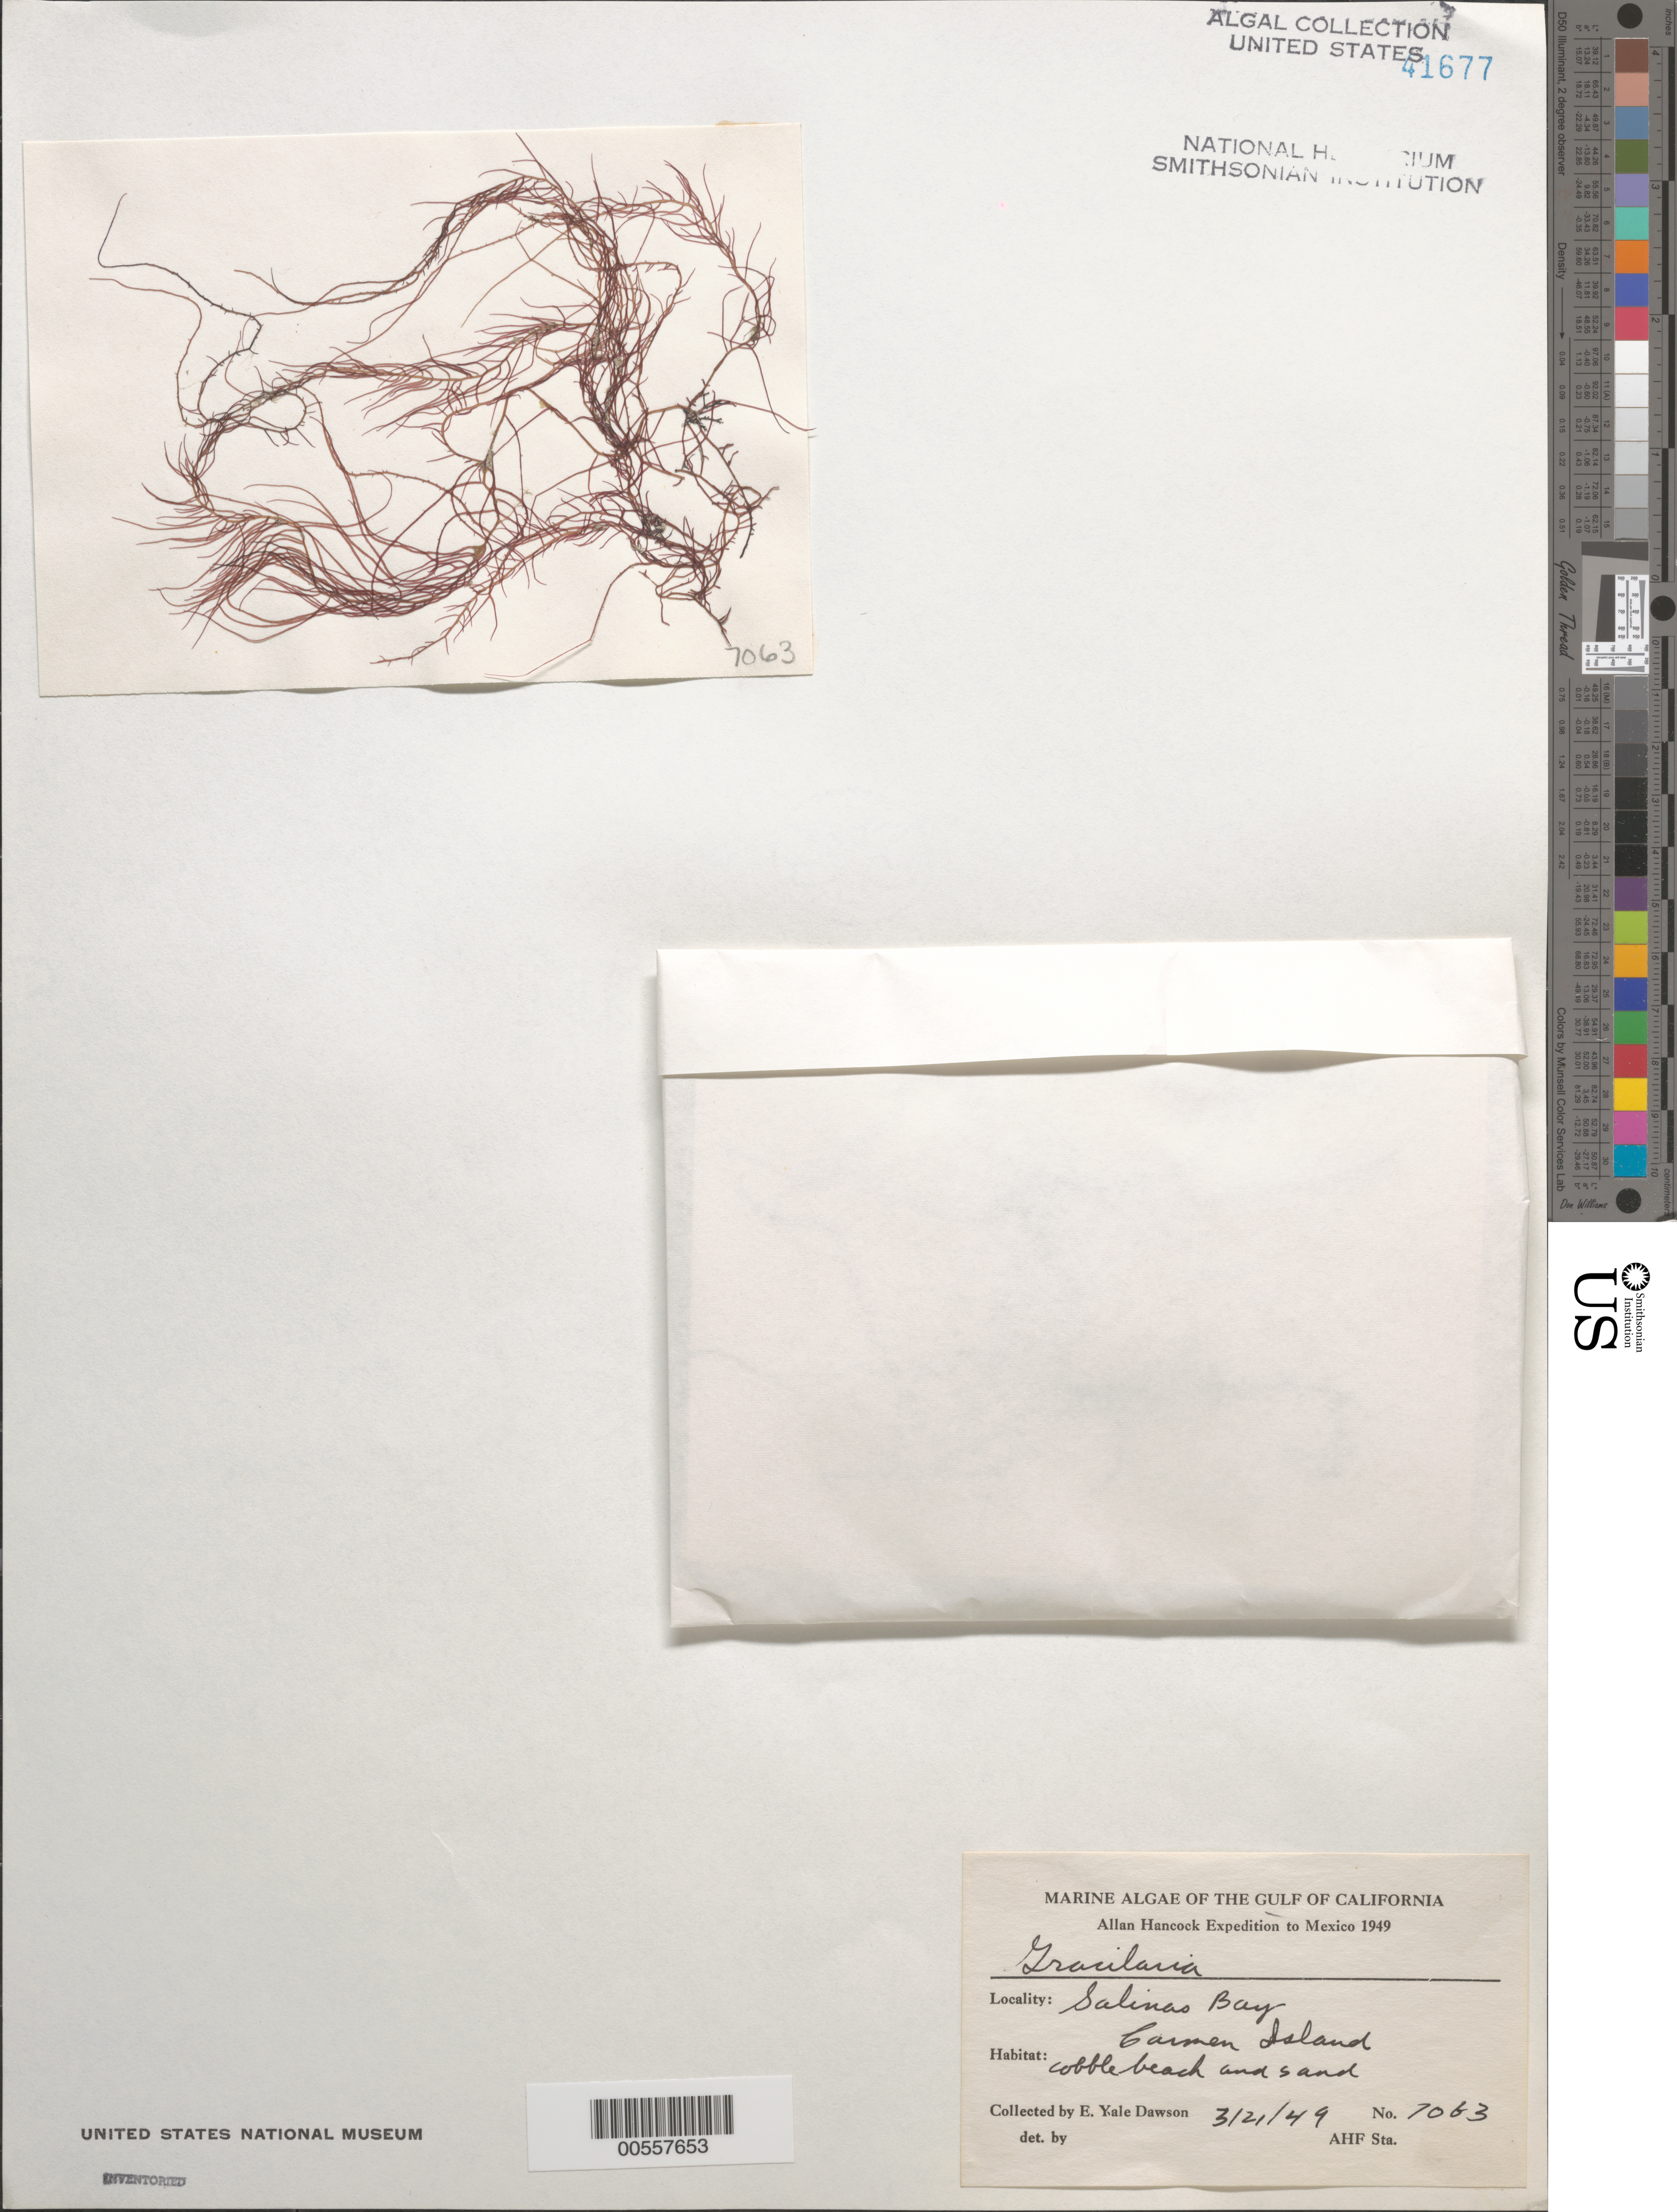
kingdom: Plantae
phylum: Rhodophyta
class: Florideophyceae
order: Gracilariales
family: Gracilariaceae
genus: Gracilaria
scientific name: Gracilaria sp.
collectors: E. Y. Dawson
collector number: EYD 7063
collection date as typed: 21 Mar 1949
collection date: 1949-03-21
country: Mexico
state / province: Baja California Sur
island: Isla Carmen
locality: Bahia Salinas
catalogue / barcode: US 41677